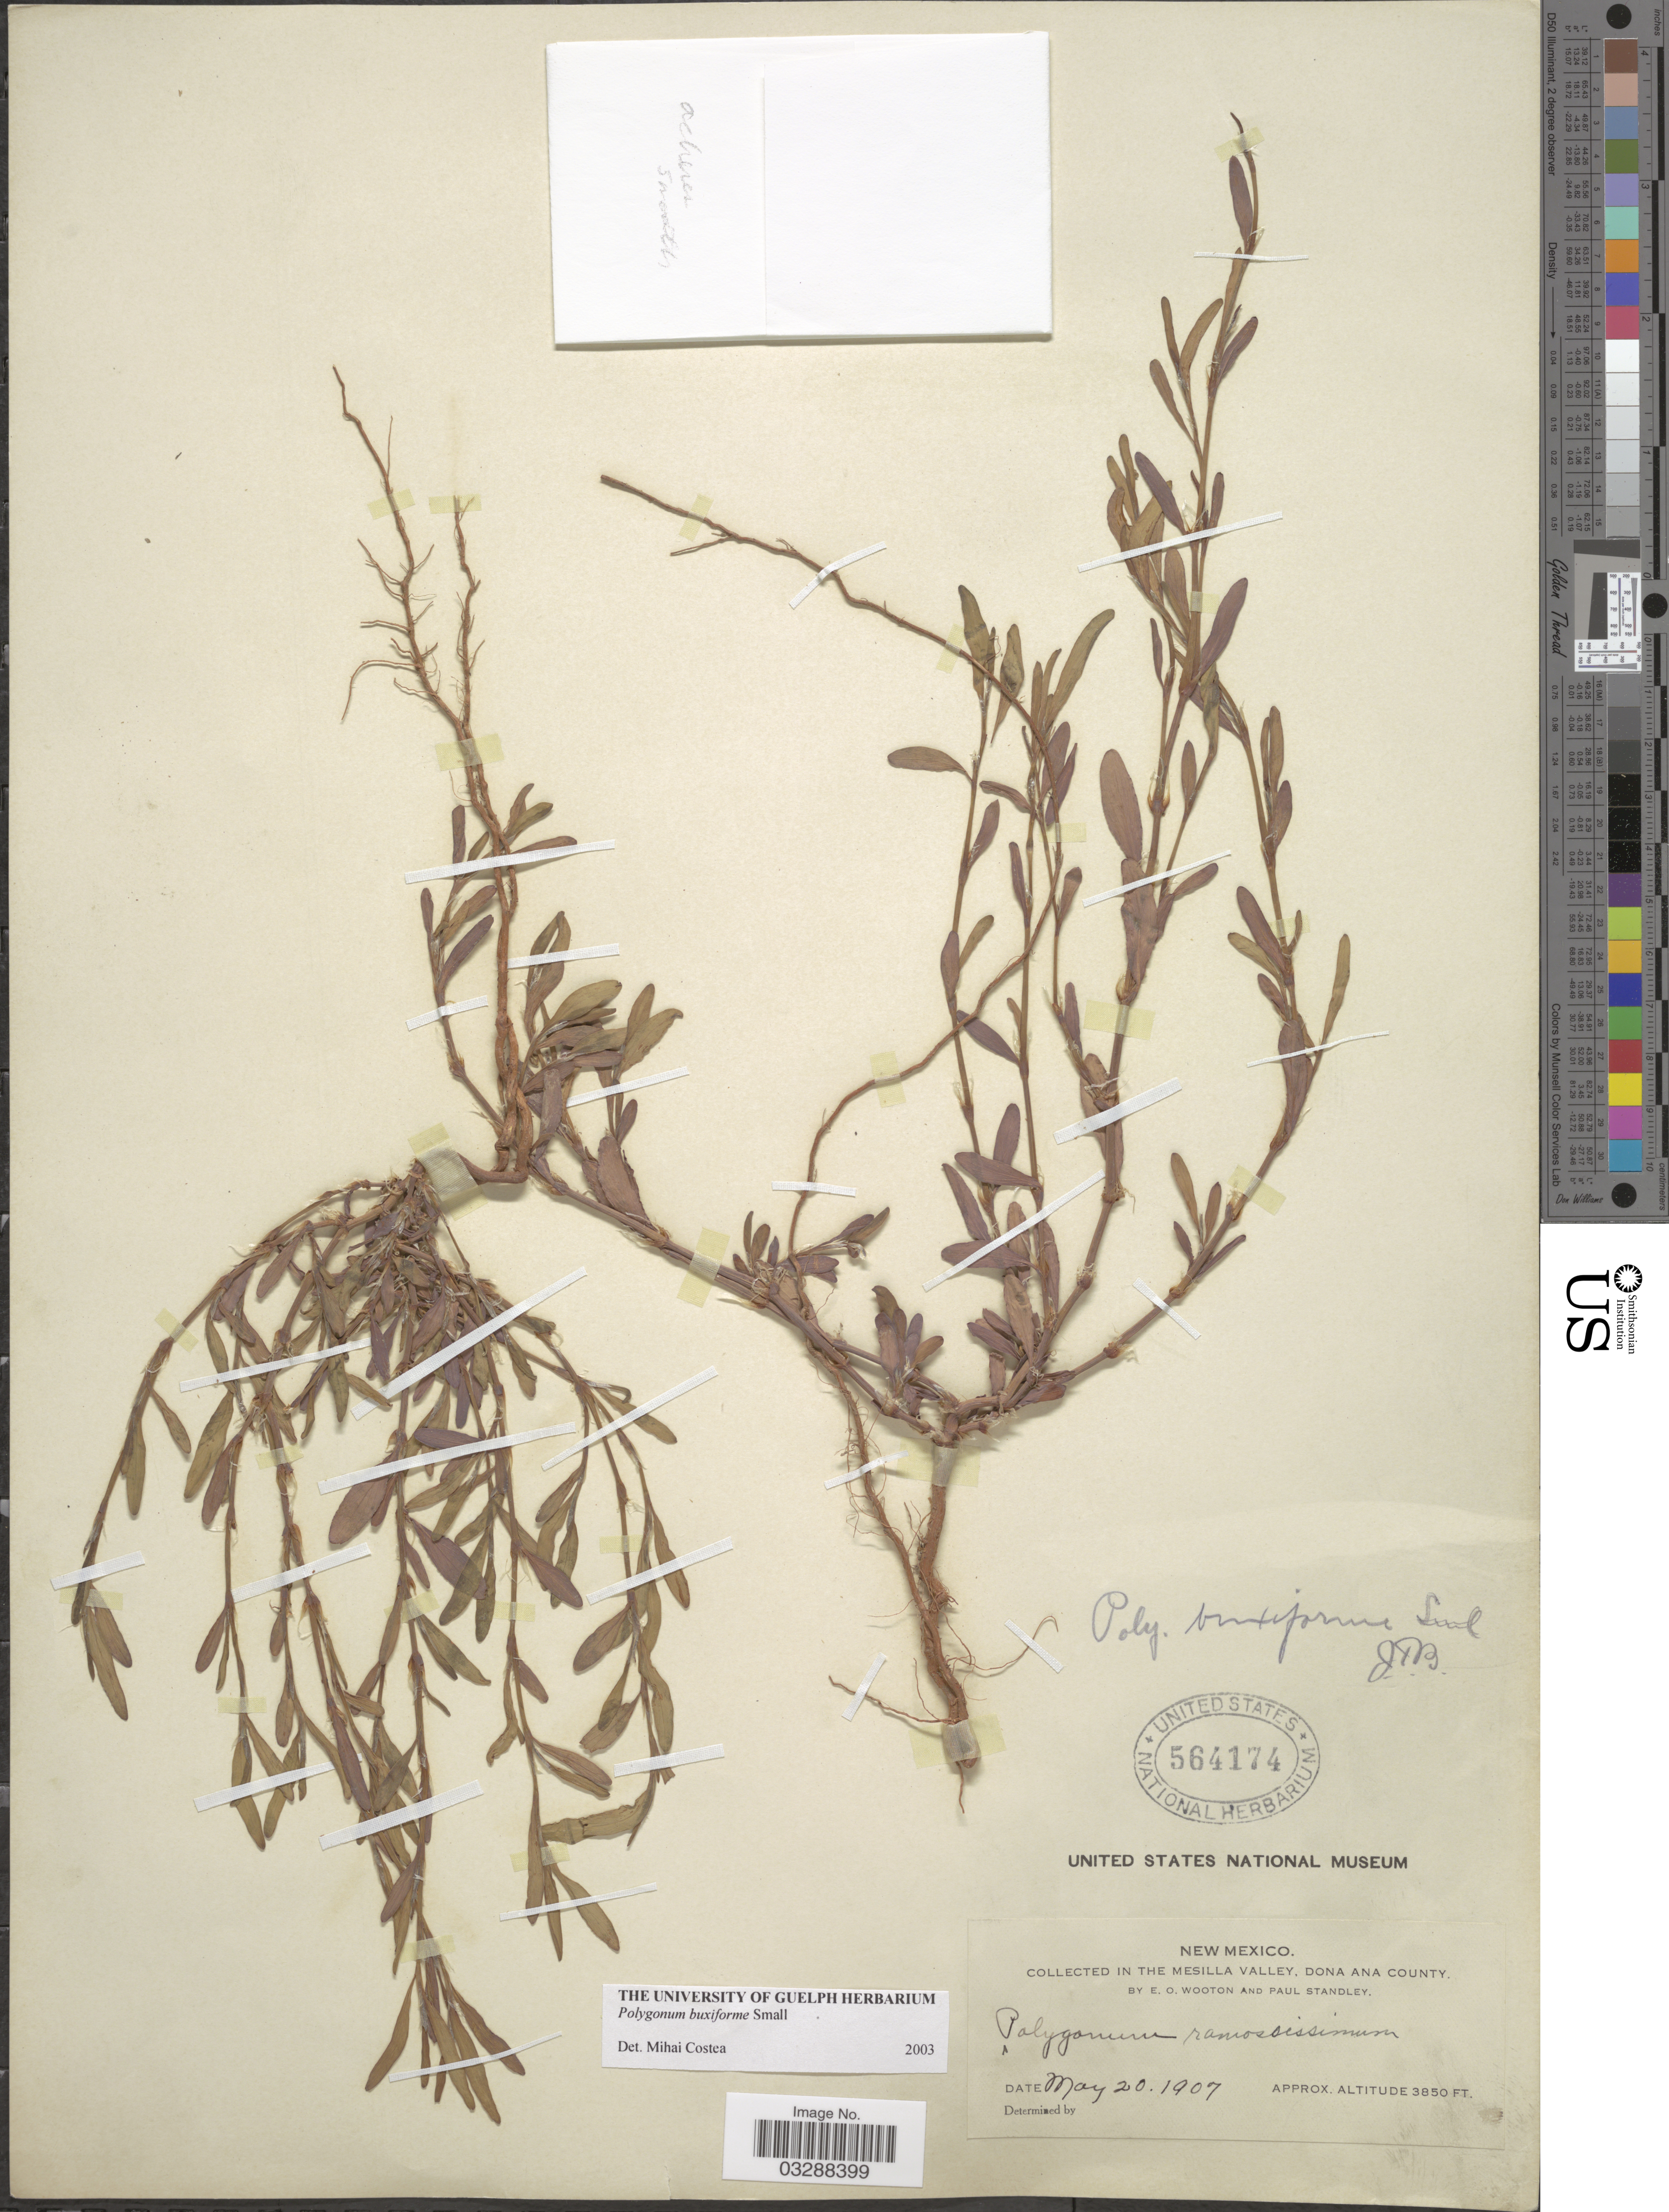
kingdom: Plantae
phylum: Tracheophyta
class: Magnoliopsida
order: Caryophyllales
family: Polygonaceae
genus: Polygonum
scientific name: Polygonum buxiforme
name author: Small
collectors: E. O. Wooton & P. C. Standley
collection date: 1907-05-20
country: United States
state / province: New Mexico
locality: In the Mesilla Valley, Dona Ana County.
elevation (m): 1173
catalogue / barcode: US 564174